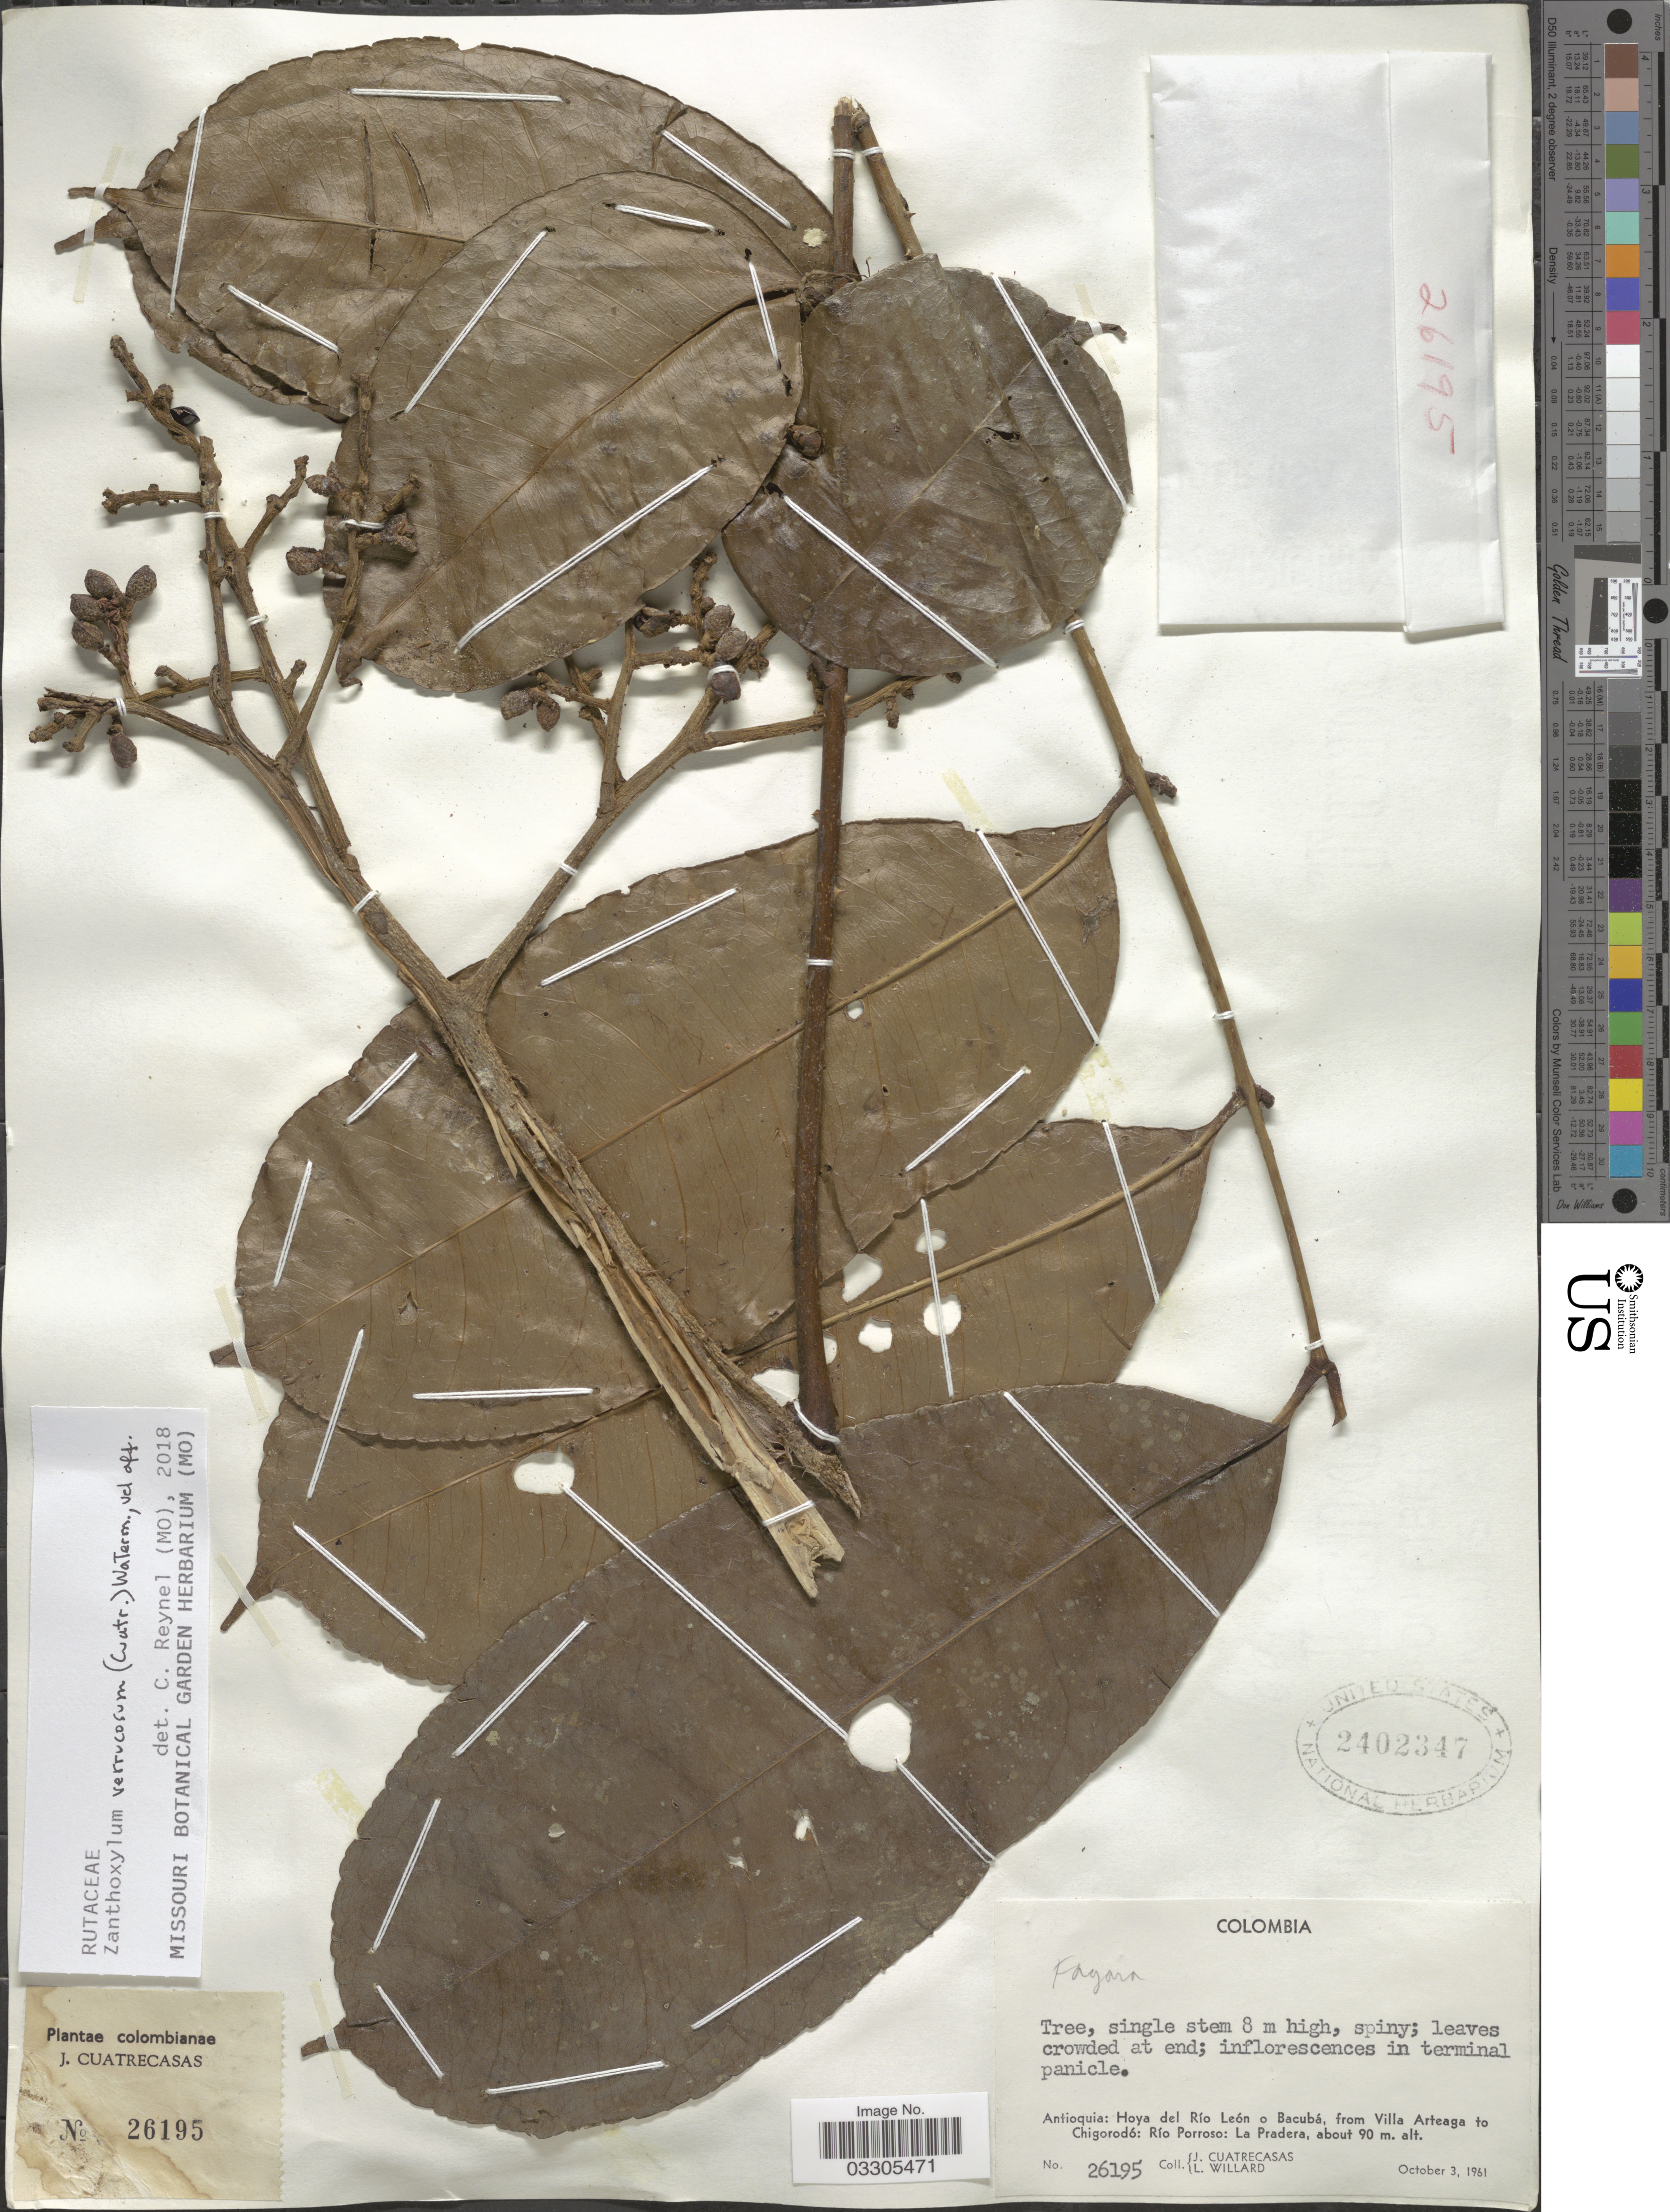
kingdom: Plantae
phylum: Tracheophyta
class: Magnoliopsida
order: Sapindales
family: Rutaceae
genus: Zanthoxylum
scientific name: Zanthoxylum pucro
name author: D.M. Porter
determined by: Londoño-Echeverri, Y.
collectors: J. Cuatrecasas & L. Willard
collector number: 26195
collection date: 1961-10-03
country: Colombia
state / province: Antioquia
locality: Hoya del Río León o Bacubá, from Villa Arteaga to Chigorodó: Río Porroso: La Pradera.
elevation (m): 90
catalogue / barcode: US 2402347